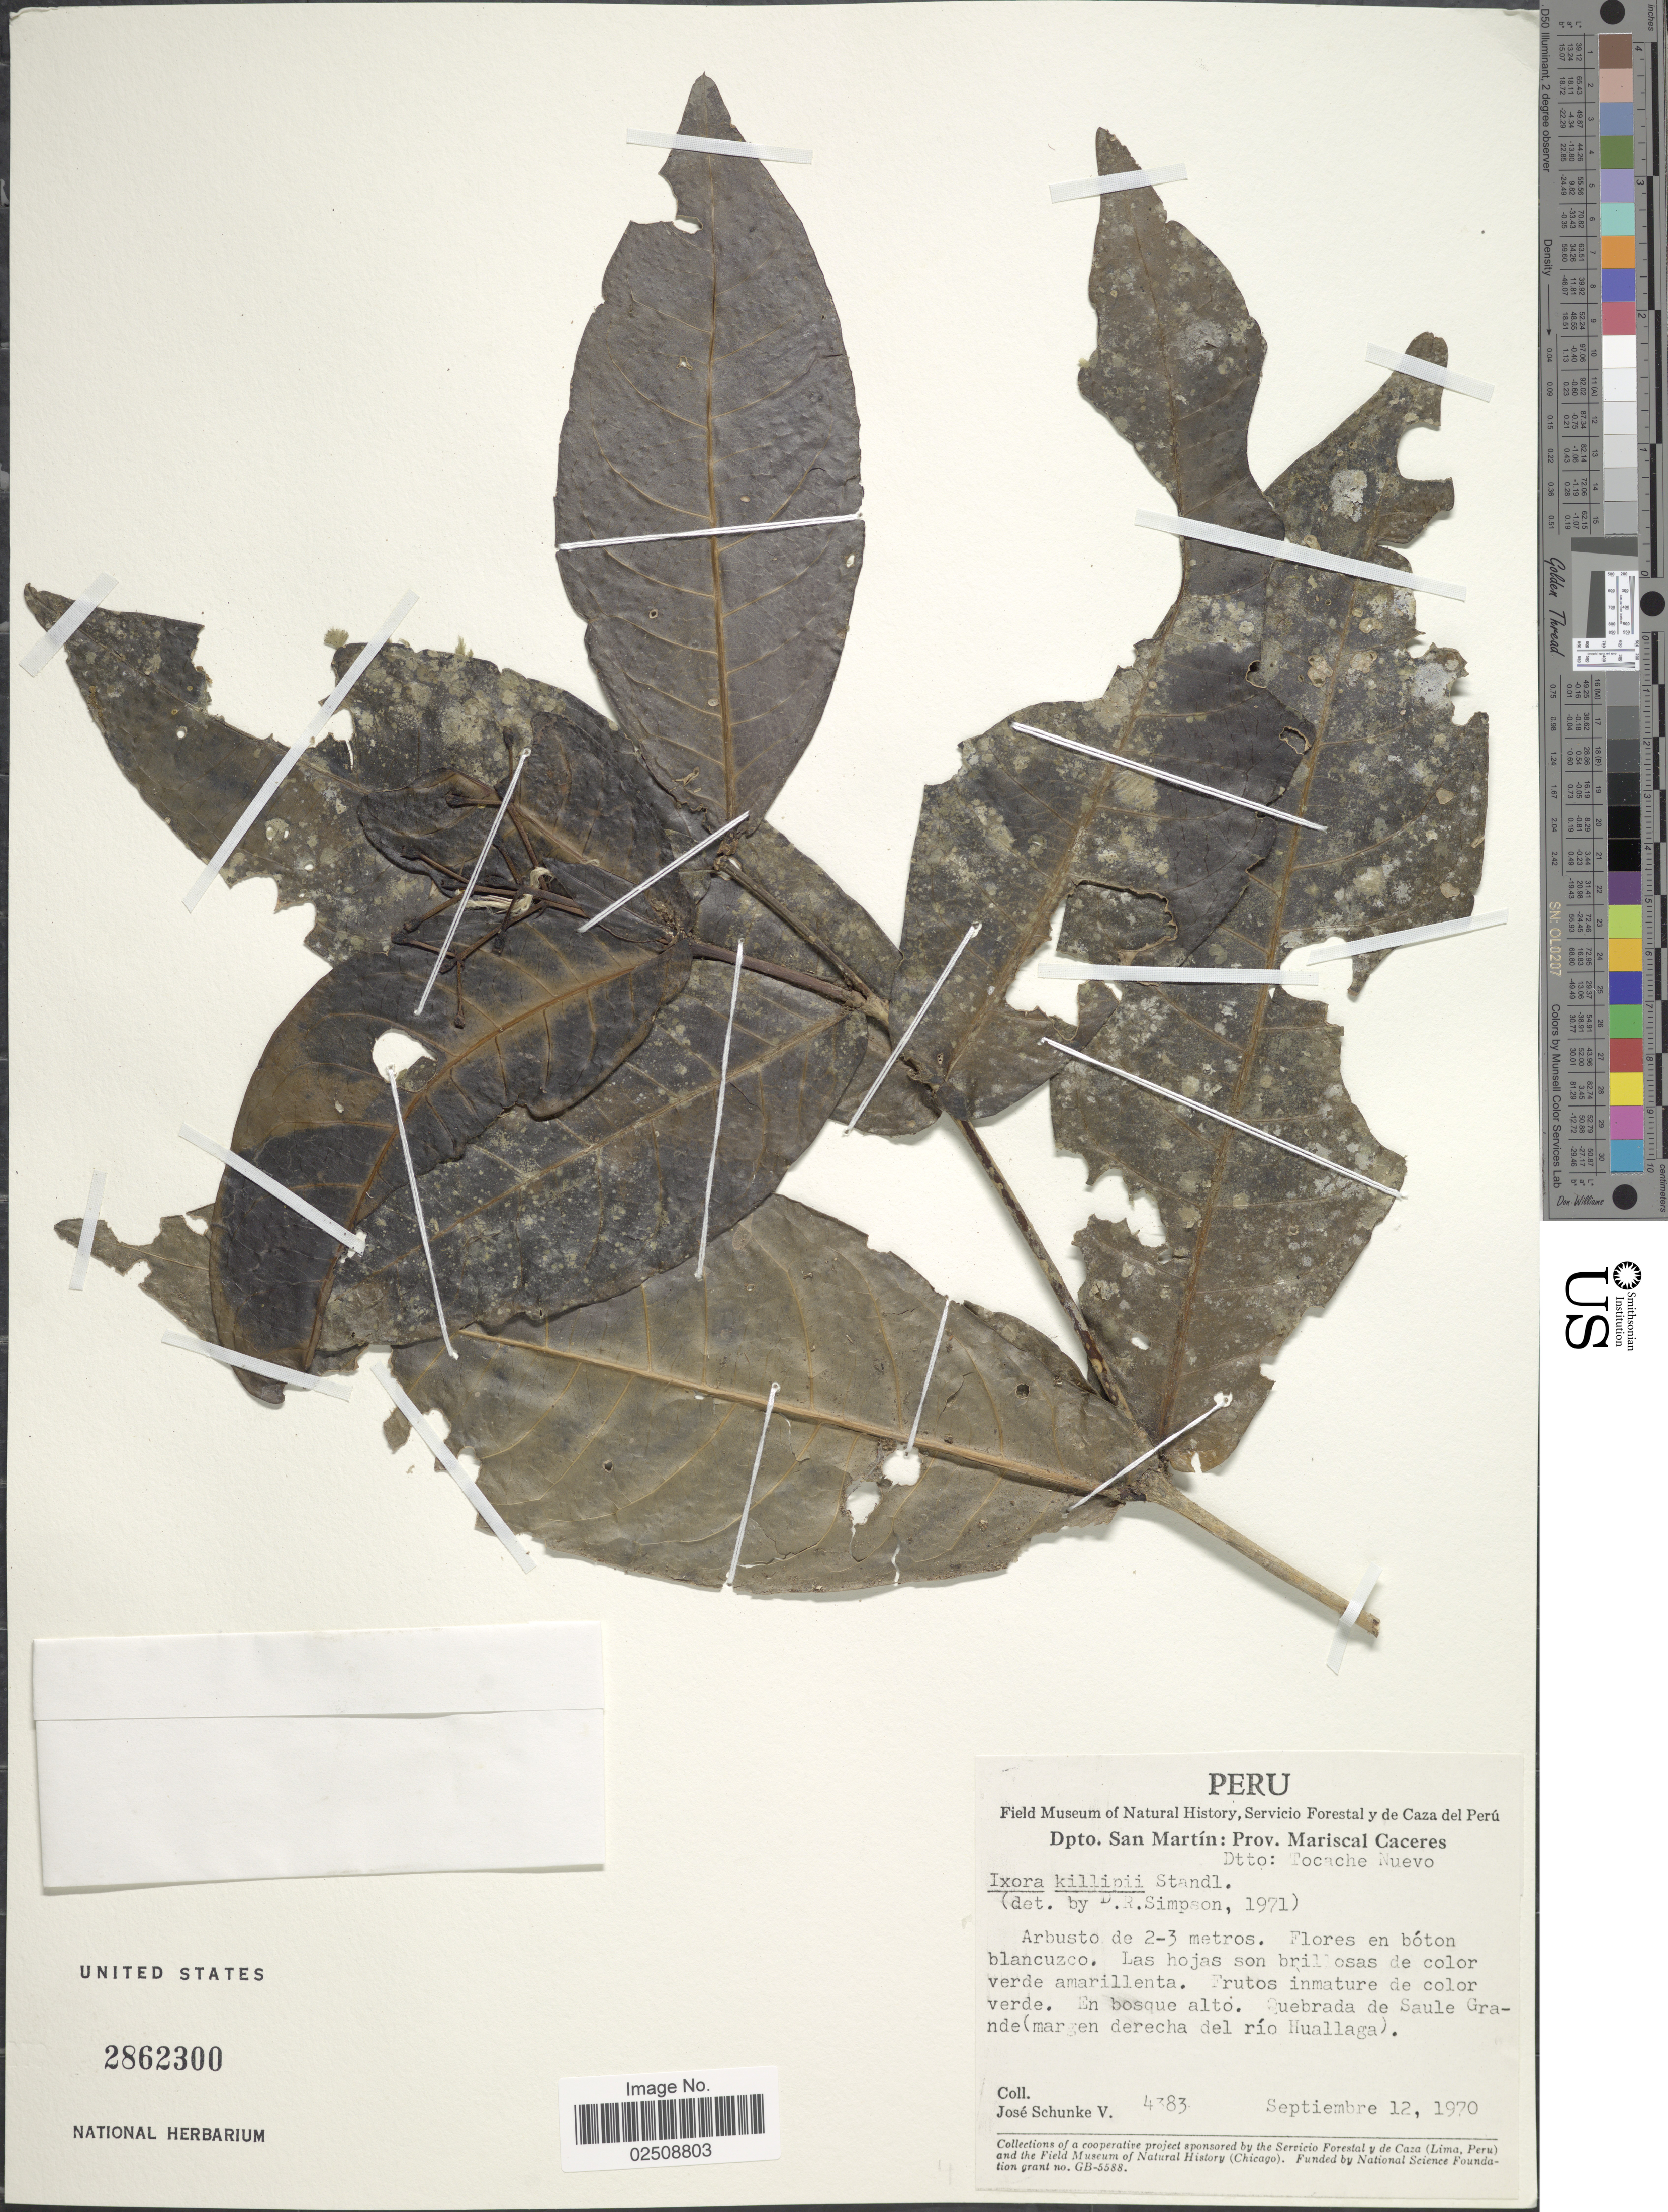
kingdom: Plantae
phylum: Tracheophyta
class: Magnoliopsida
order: Gentianales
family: Rubiaceae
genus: Ixora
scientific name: Ixora killipii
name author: Standl.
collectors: J. Schunke Vigo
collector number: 4383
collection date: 1970-09-12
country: Peru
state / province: San Martín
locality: Dpto. San Martin: Prov. Mariscal Caceres. Dtto: Tocache Nuevo. Quebrada de Saule Grande (margen derecha del rio Huallaga)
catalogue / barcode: US 2862300